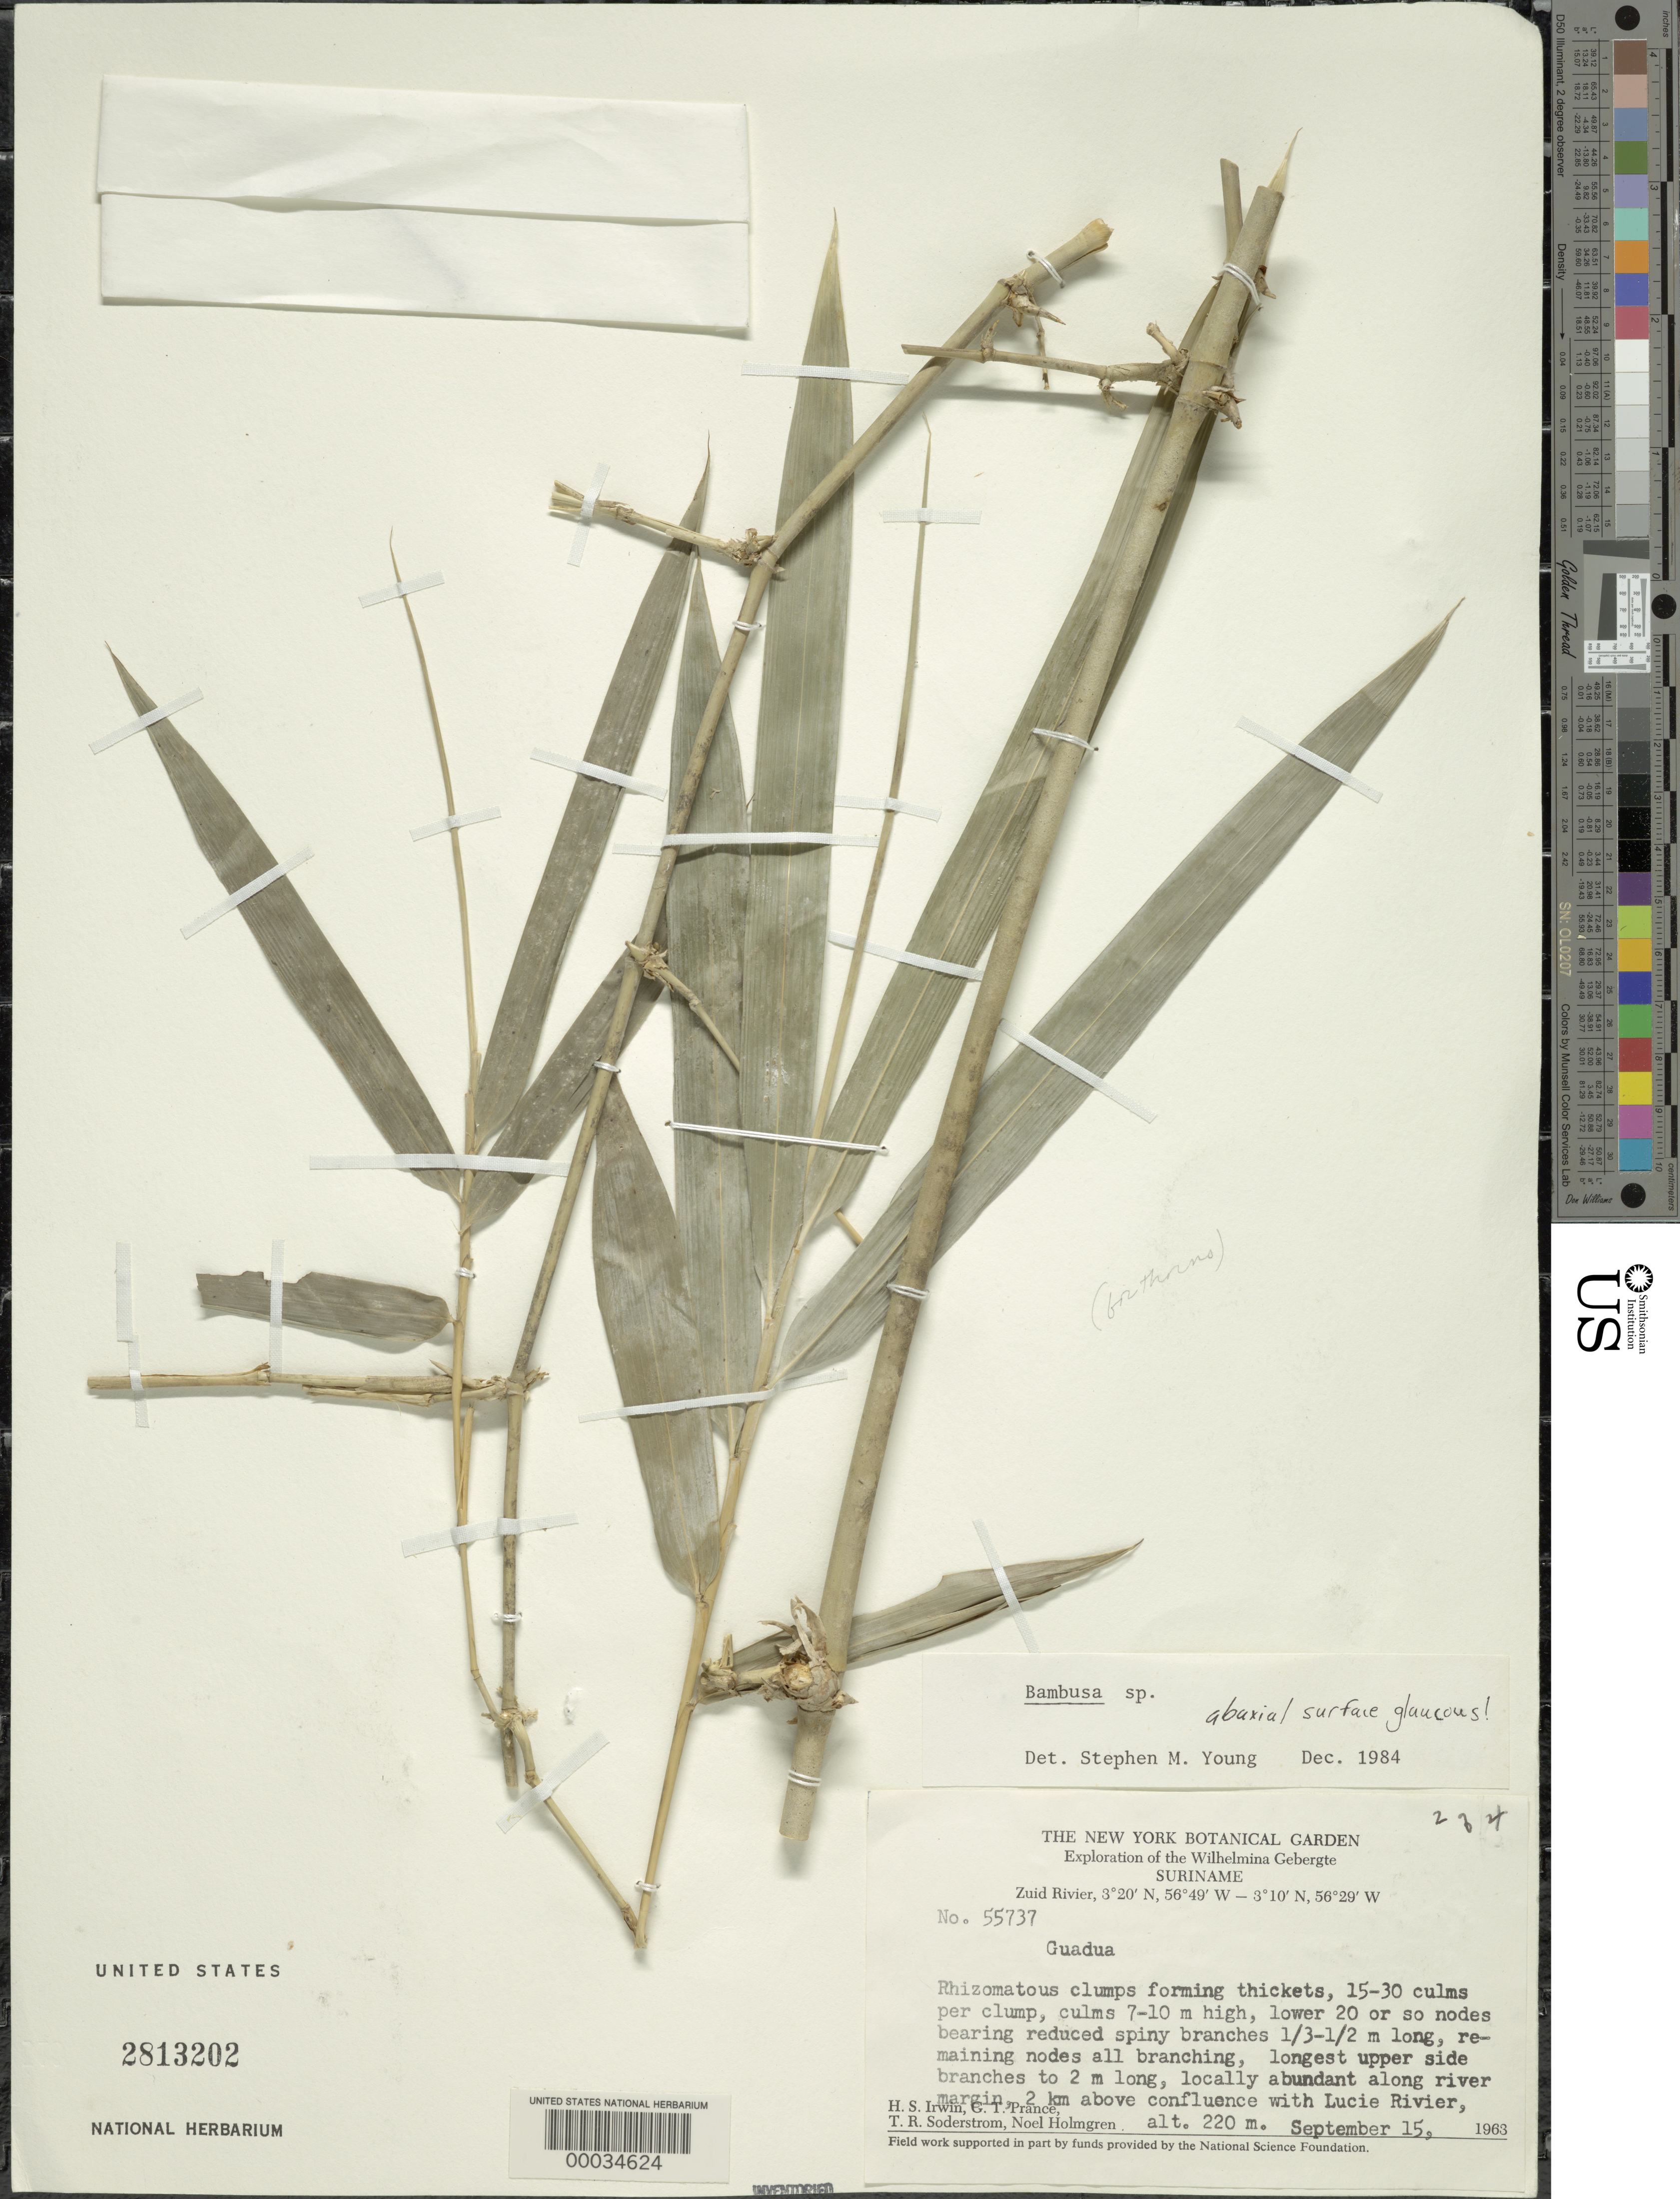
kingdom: Plantae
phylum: Tracheophyta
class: Liliopsida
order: Poales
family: Poaceae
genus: Guadua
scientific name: Guadua sp.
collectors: H. Irwin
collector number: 55737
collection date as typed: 15 Sep 1963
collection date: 1963-09-15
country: Suriname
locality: Zuid-lucie rivers, wilhelmina gebergte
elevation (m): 220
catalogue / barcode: US 2813202